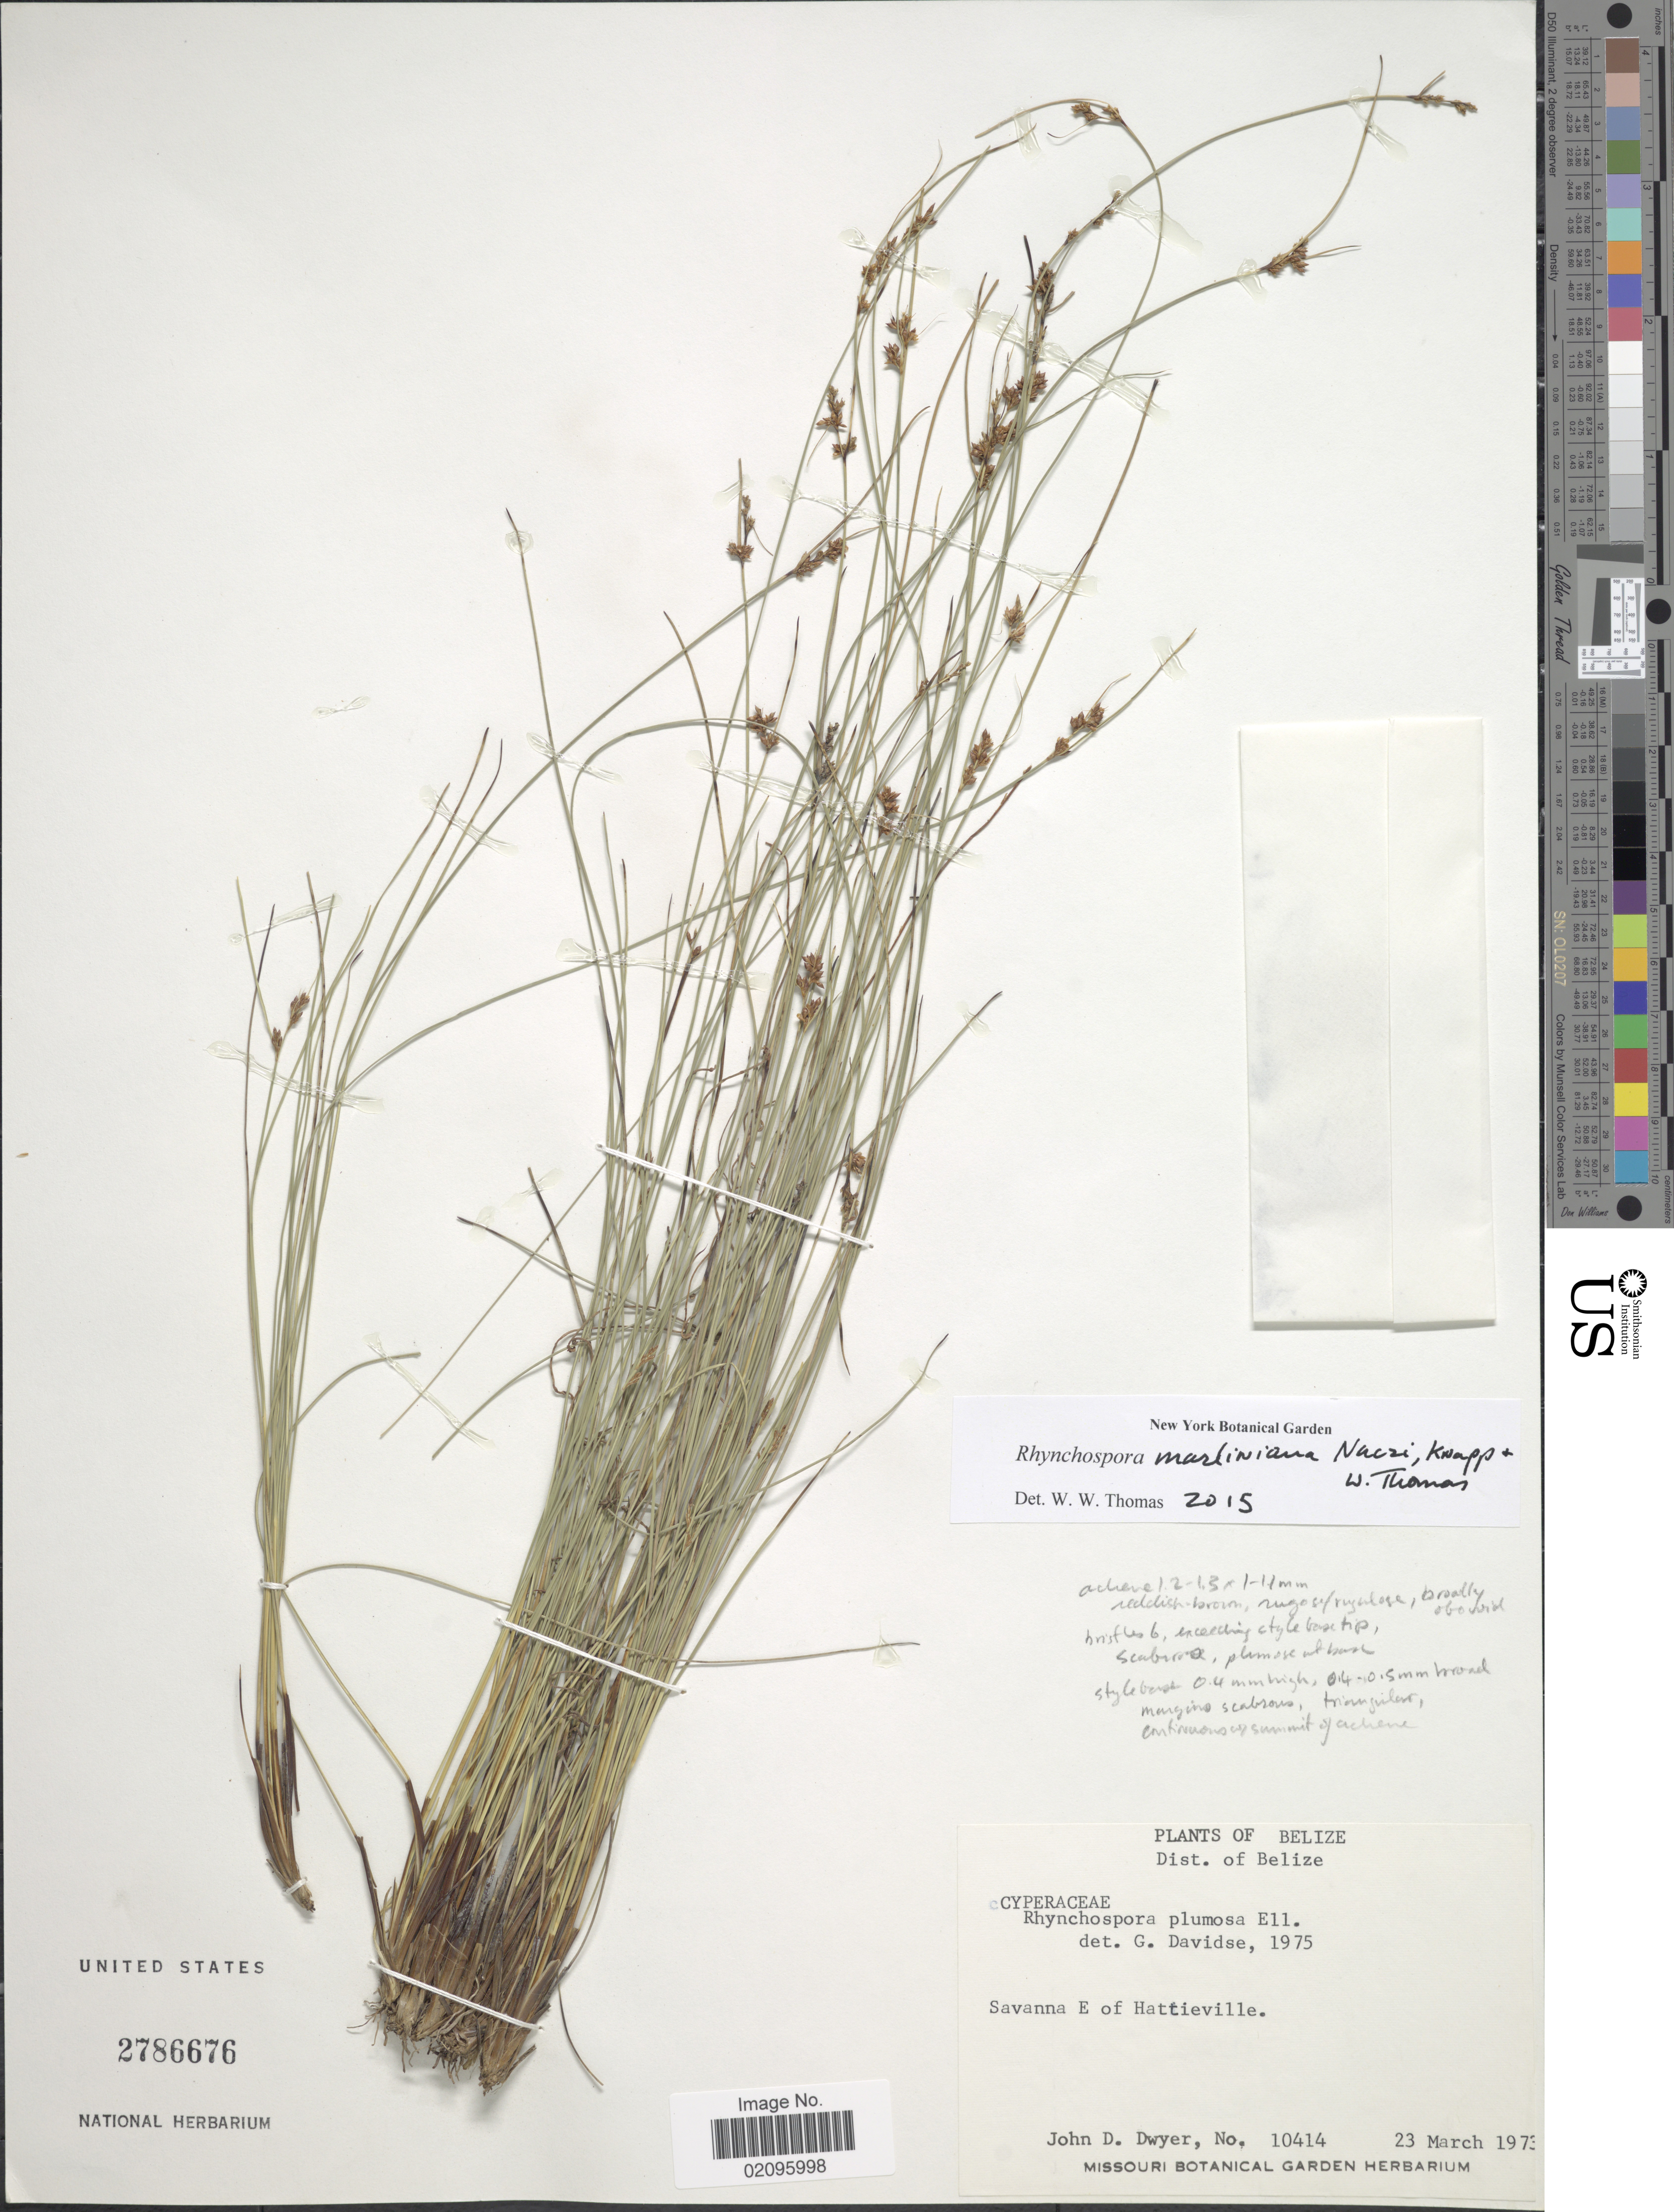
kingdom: Plantae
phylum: Tracheophyta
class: Liliopsida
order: Poales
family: Cyperaceae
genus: Rhynchospora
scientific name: Rhynchospora marliniana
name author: Naczi et al.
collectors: J. D. Dwyer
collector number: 10414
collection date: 1973-03-23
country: Belize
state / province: Belize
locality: Savanna E of Hattieville.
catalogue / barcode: US 2786676